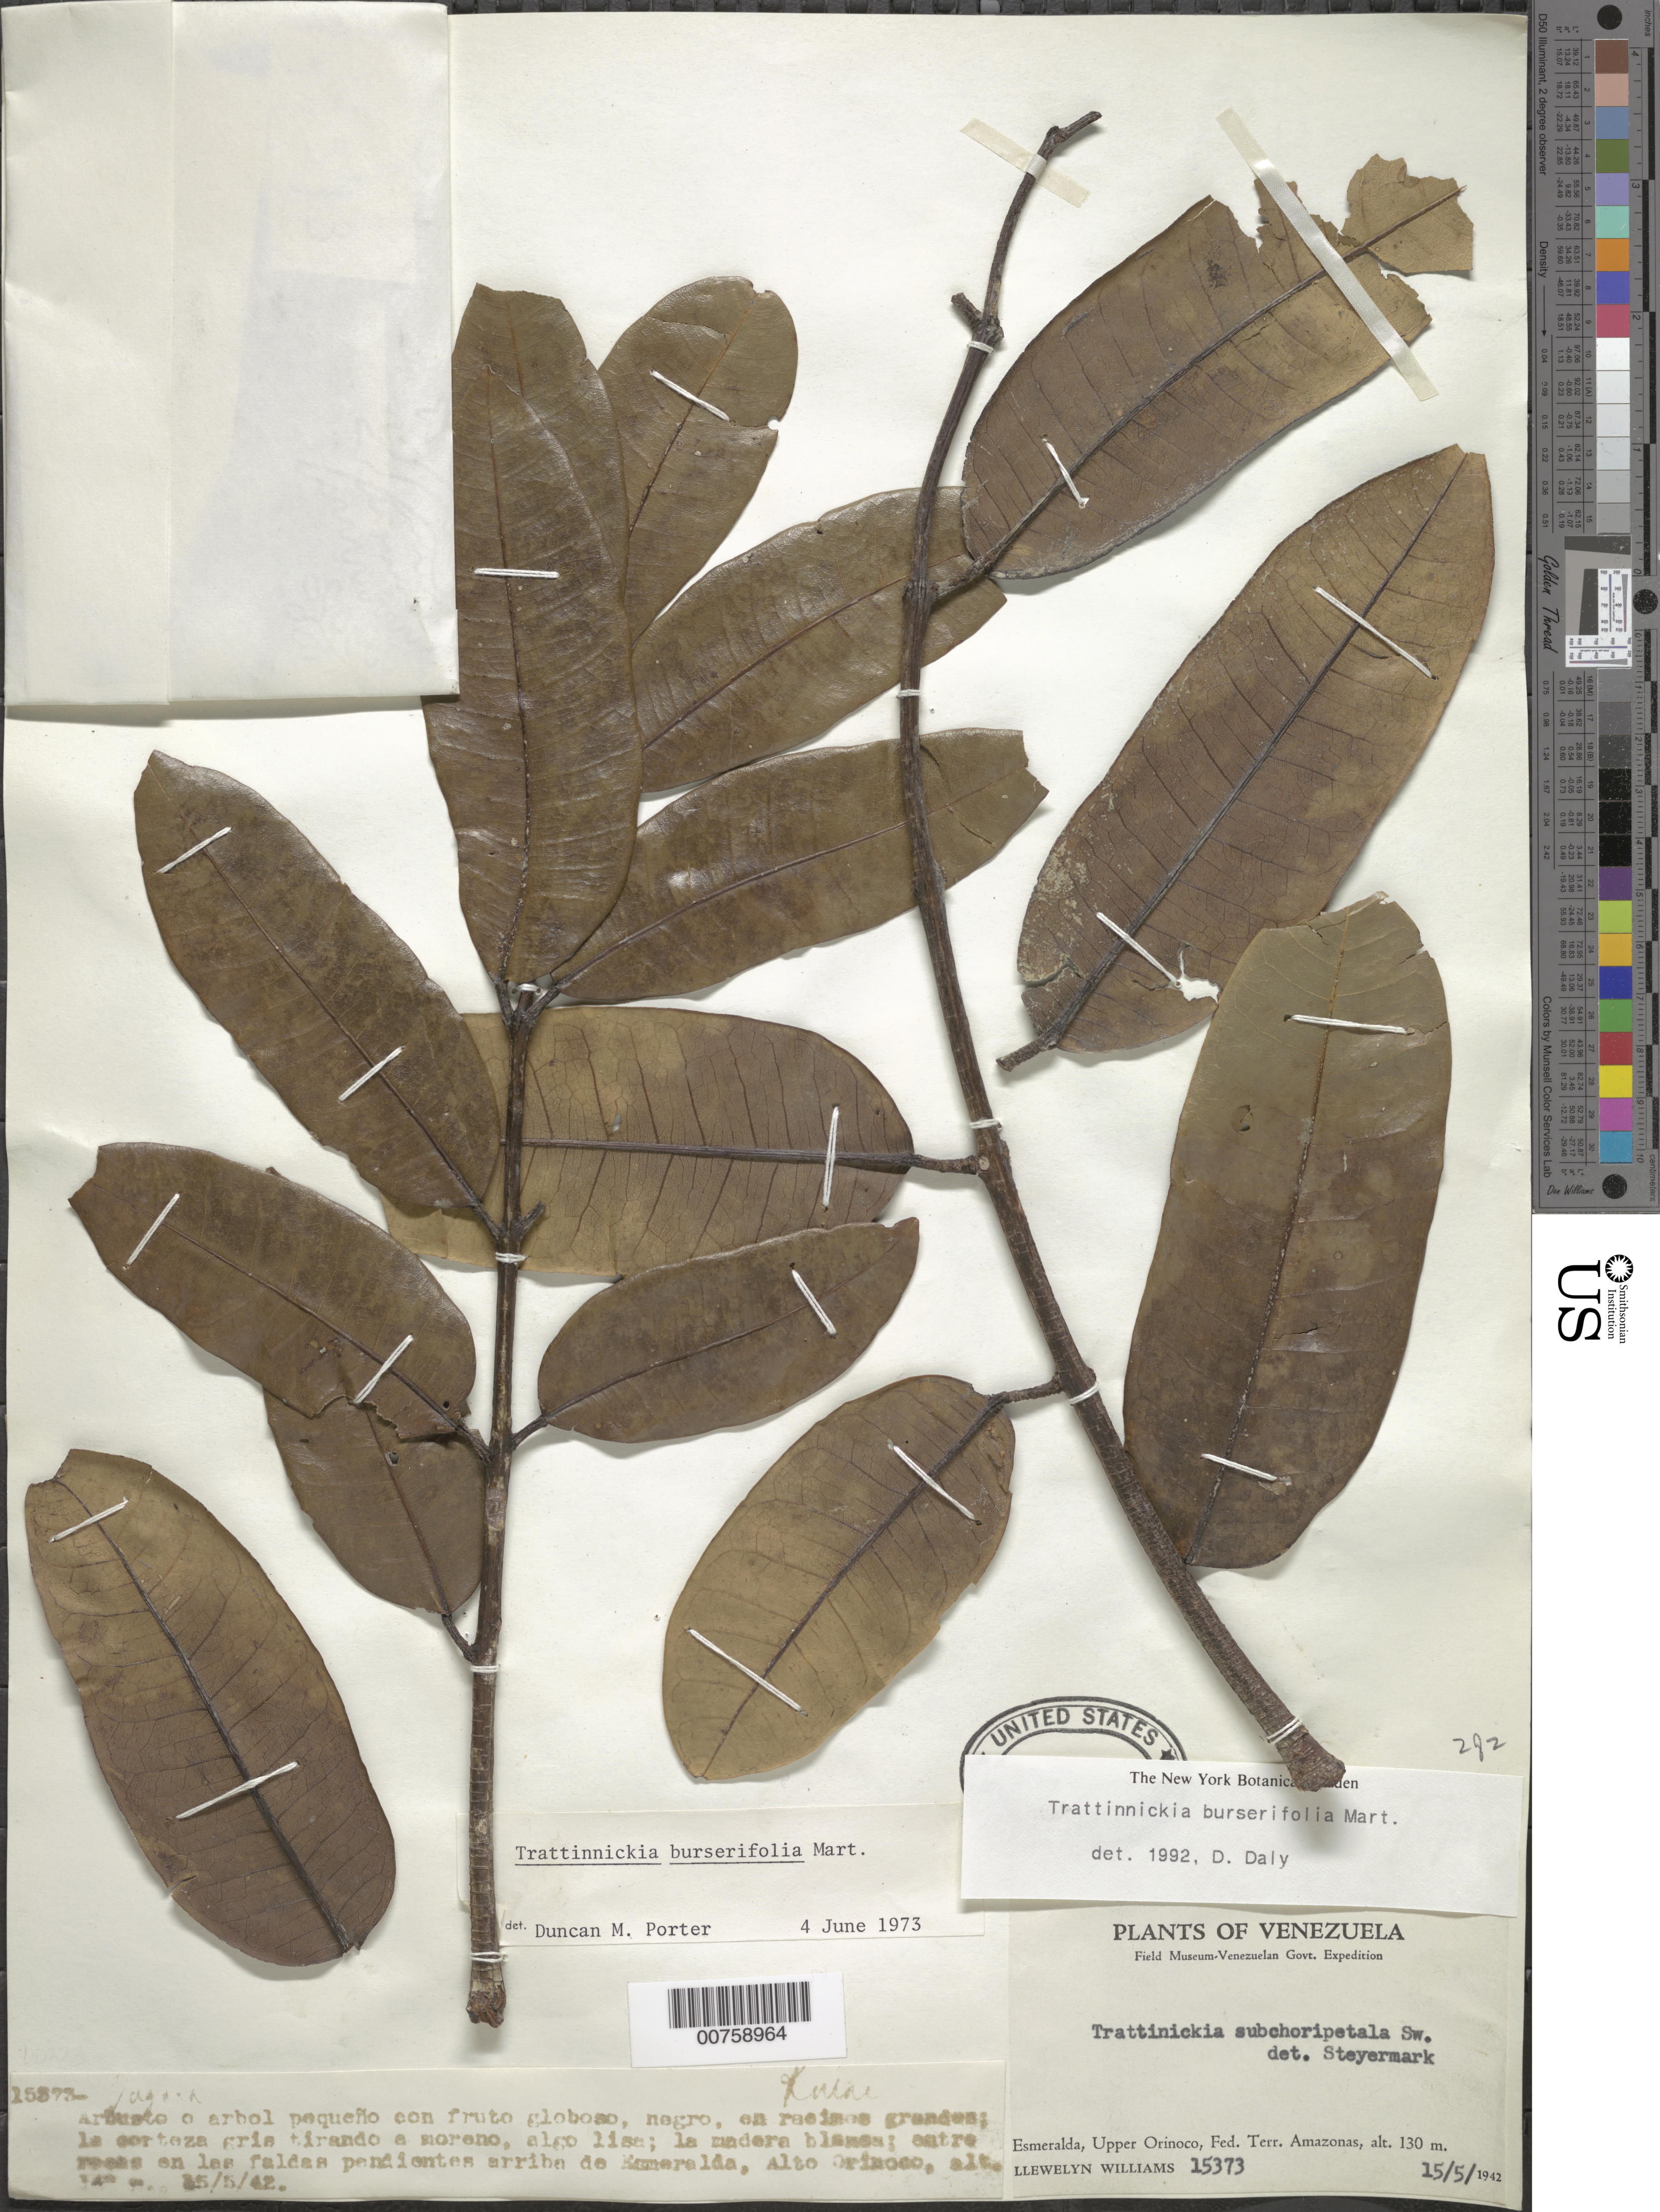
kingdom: Plantae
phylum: Tracheophyta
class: Magnoliopsida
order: Sapindales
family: Burseraceae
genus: Trattinnickia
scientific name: Trattinnickia burserifolia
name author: Mart.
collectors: Ll. Williams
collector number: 15373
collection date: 1942-05-15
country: Venezuela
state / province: Amazonas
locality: Entre rocas en las faldas pendientes arriba de Esmeralda, Alto Orinoco. Esmeralda, Upper Orinoco, Fed. Terr. Amazonas.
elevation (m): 130